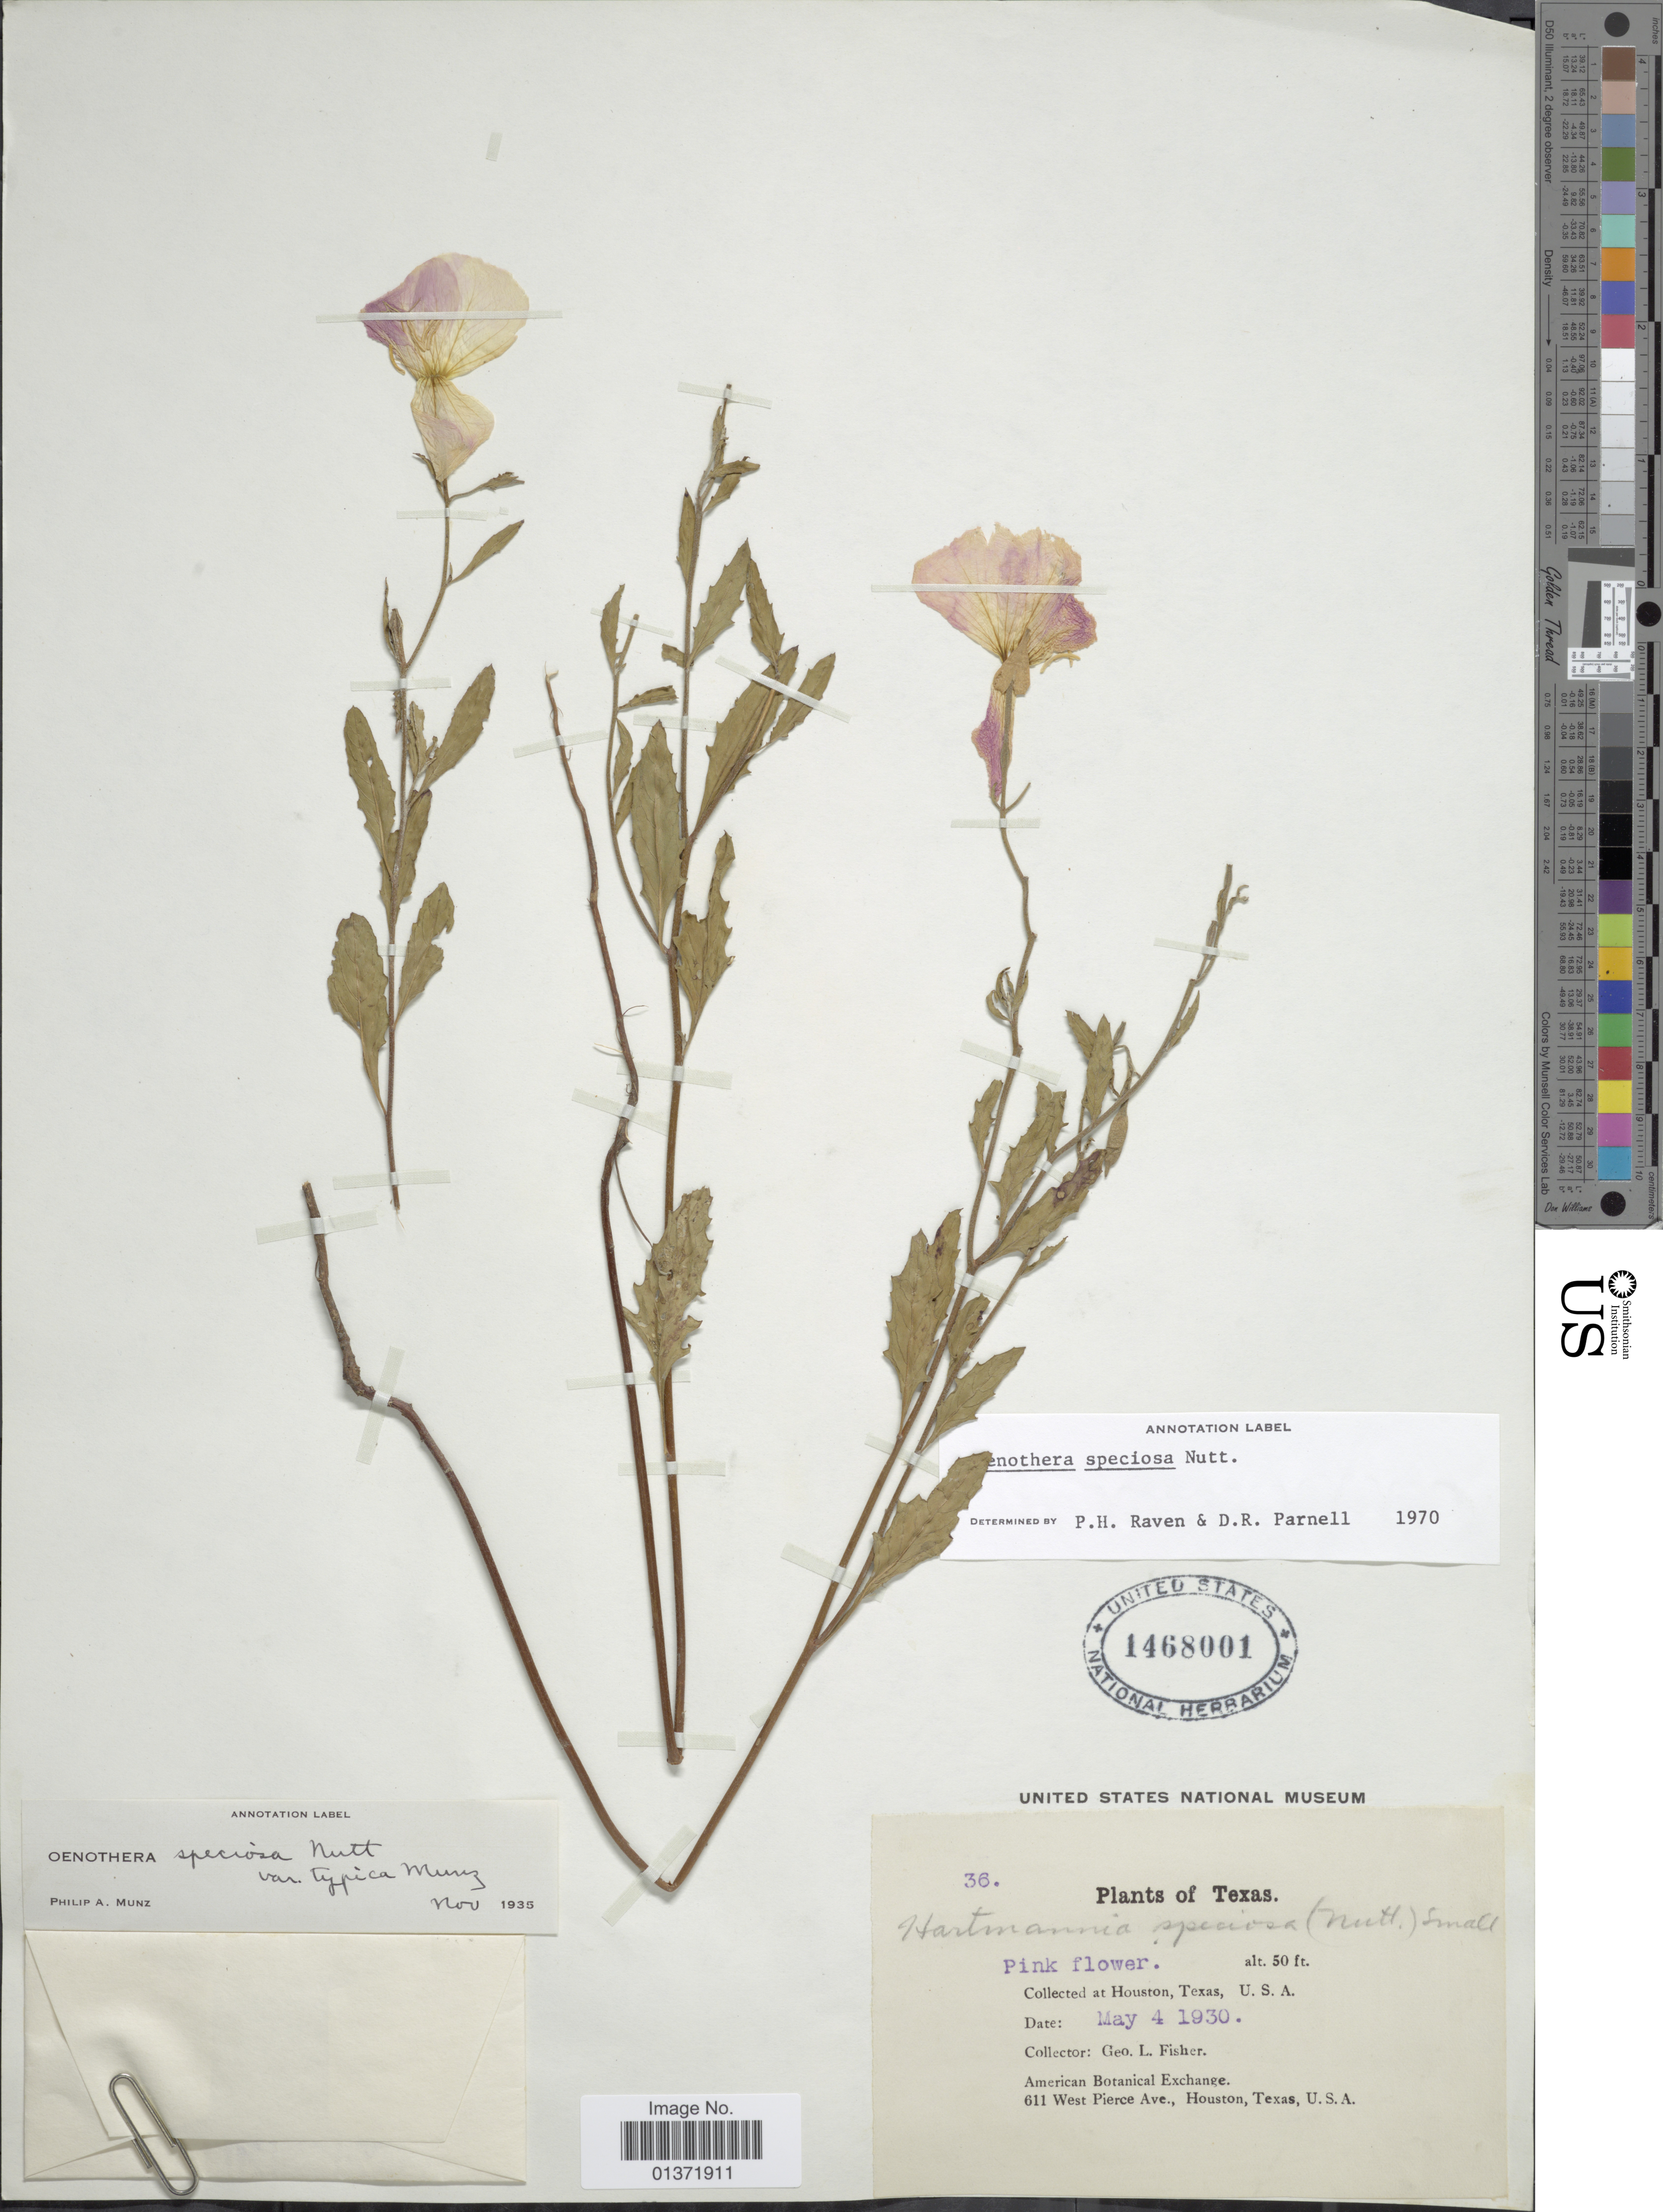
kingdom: Plantae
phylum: Tracheophyta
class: Magnoliopsida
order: Myrtales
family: Onagraceae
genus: Oenothera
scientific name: Oenothera speciosa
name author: Nutt.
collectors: G. L. Fisher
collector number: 36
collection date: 1930-05-04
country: United States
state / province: Texas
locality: Houston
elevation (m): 15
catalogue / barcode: US 1468001